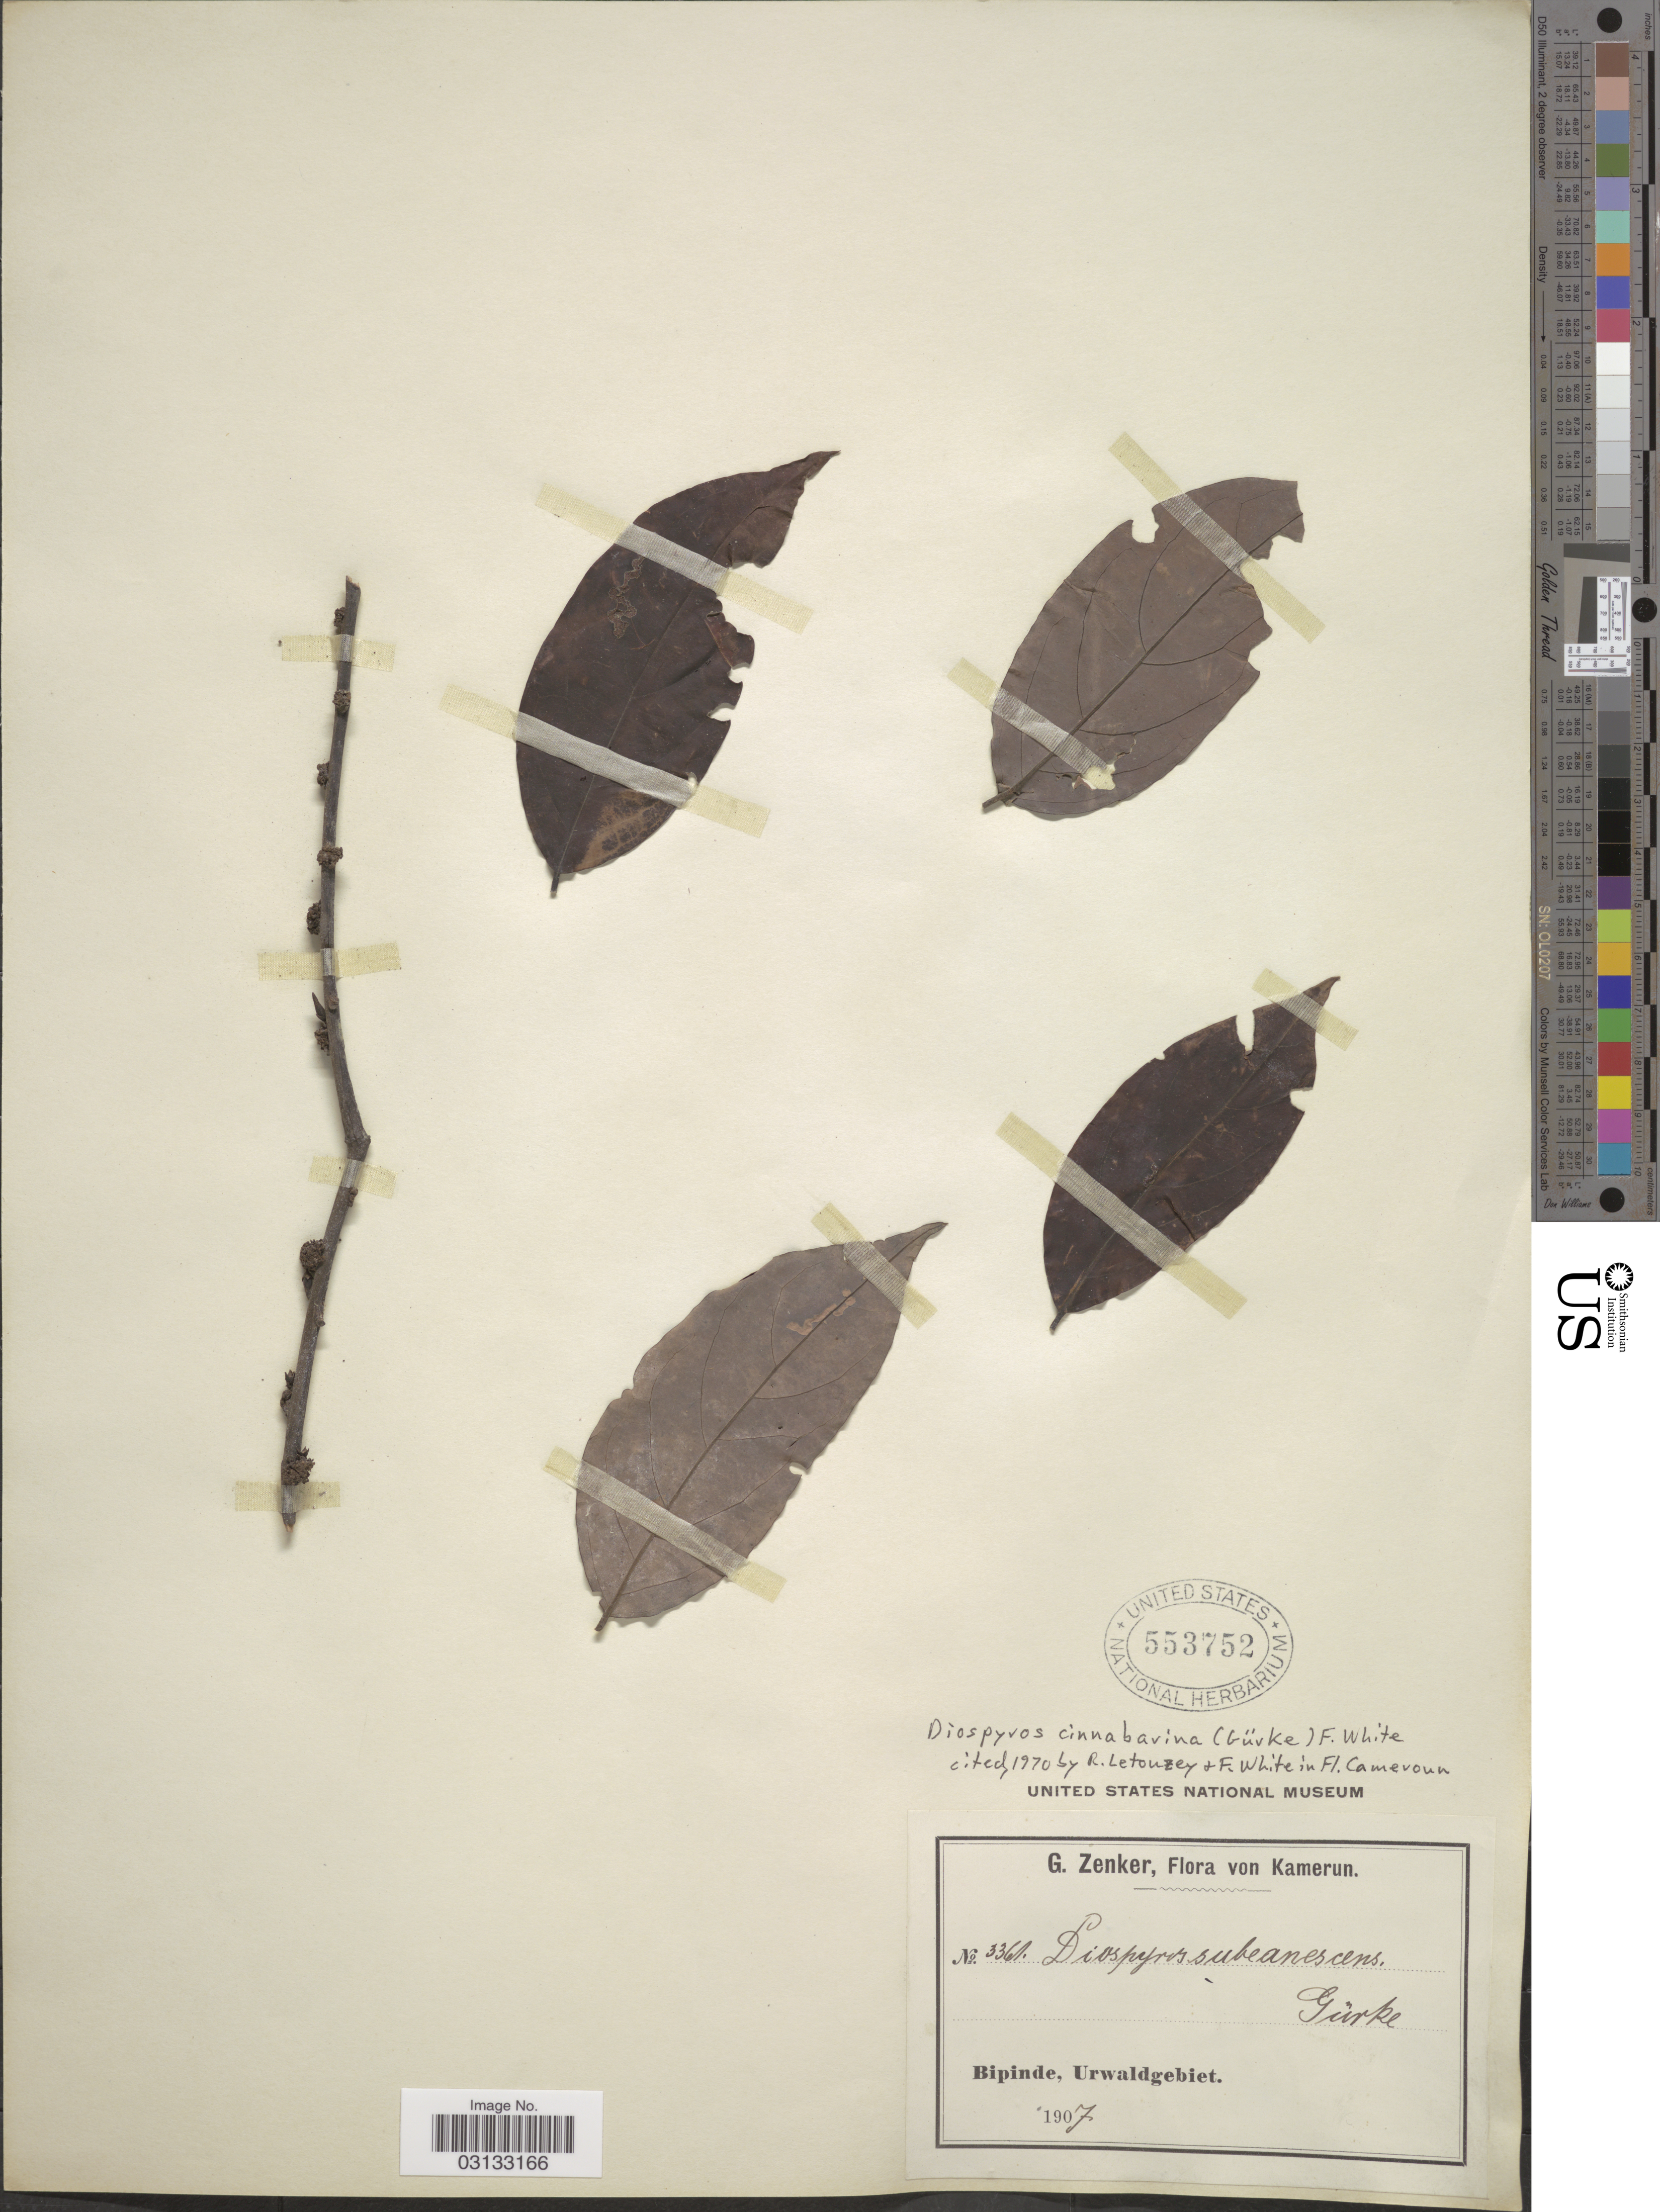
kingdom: Plantae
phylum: Tracheophyta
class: Magnoliopsida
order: Ericales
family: Ebenaceae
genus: Diospyros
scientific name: Diospyros cinnabarina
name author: (Gürke) F. White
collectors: G. A. Zenker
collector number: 3361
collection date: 1907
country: Cameroon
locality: Kamerun, Bipinde, Urwaldgebiet.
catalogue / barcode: US 553752